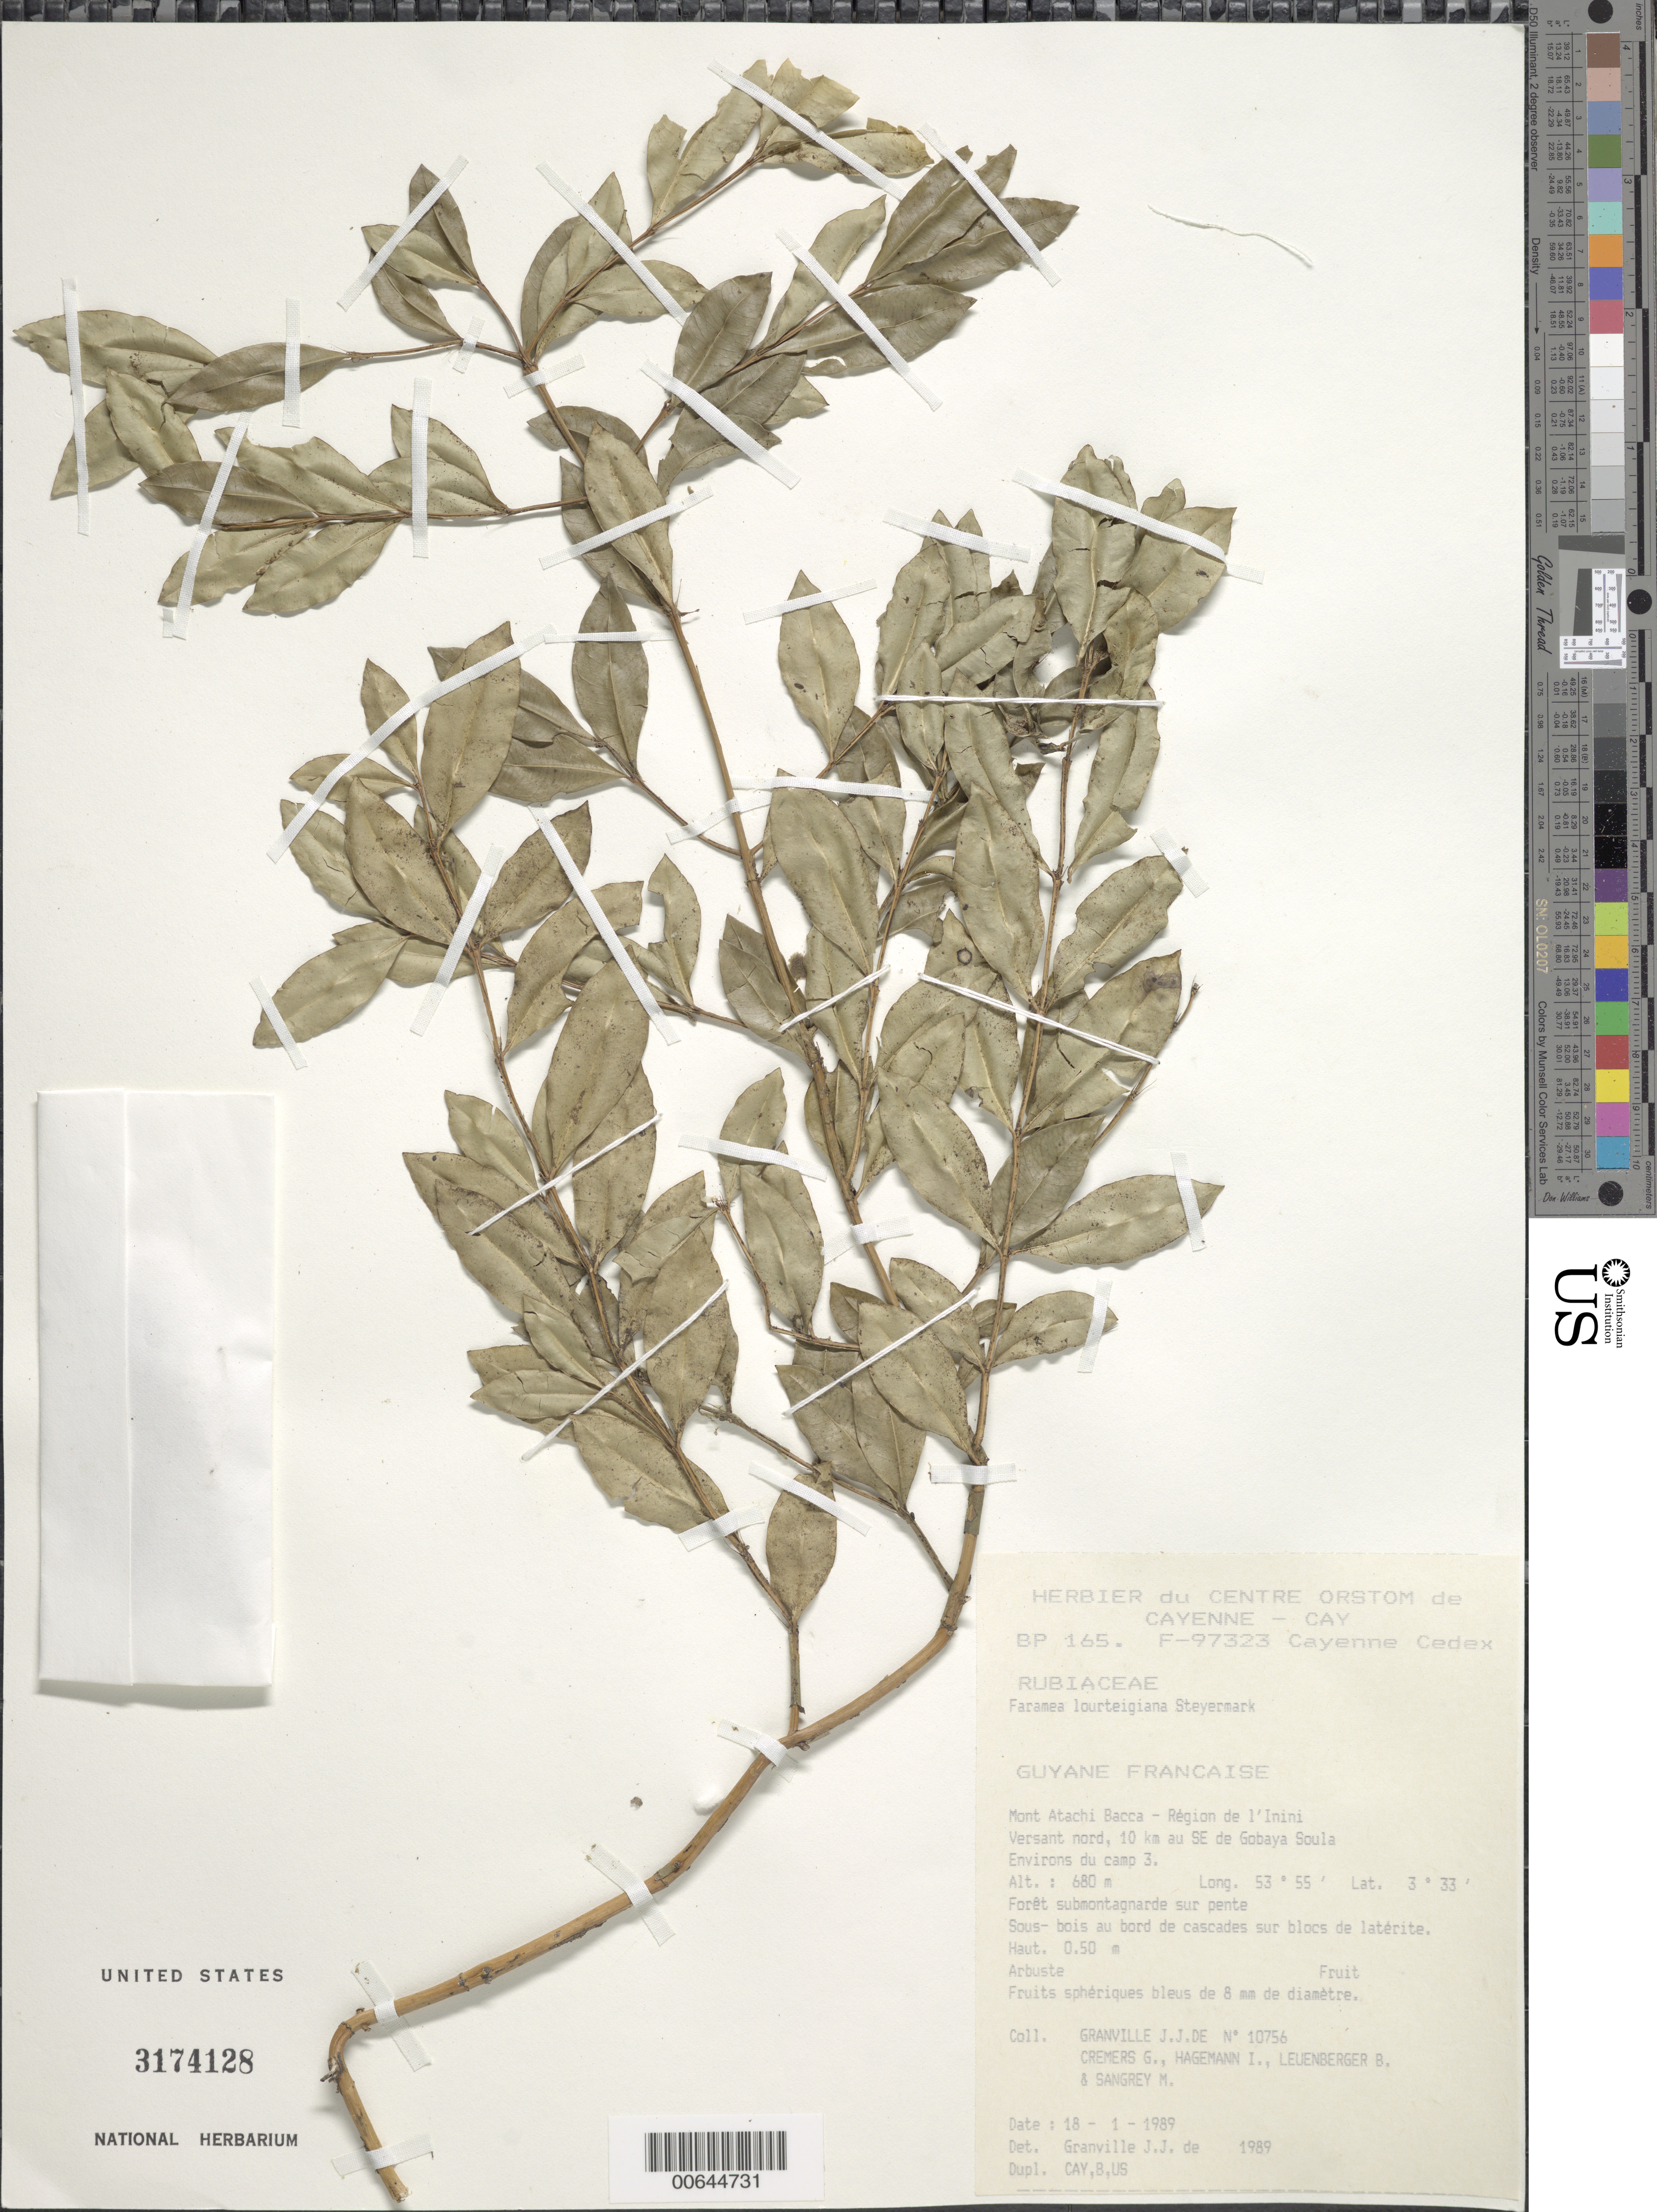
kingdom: Plantae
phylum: Tracheophyta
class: Magnoliopsida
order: Gentianales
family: Rubiaceae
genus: Faramea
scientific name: Faramea lourteigiana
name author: Steyerm.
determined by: Granville, J. J. de, (CAY), Institut de Recherche pour le Developpement (IRD) (FRENCH GUIANA)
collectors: J.-J. de Granville, G. Cremers, J. Hagemann, B. E. Leuenberger & M. S. Sangrey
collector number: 10756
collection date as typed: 18-Jan-89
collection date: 1989-01-18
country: French Guiana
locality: Mont Atachi Bacca, région de l'Inini. Versant nord, 10km au SE de Gobaya Soula. Environs du camp 3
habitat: Forêt submontagnarde sur pente; sous-bois au bord de cascades sur blocs de laterite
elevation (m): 680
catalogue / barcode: US 3174128